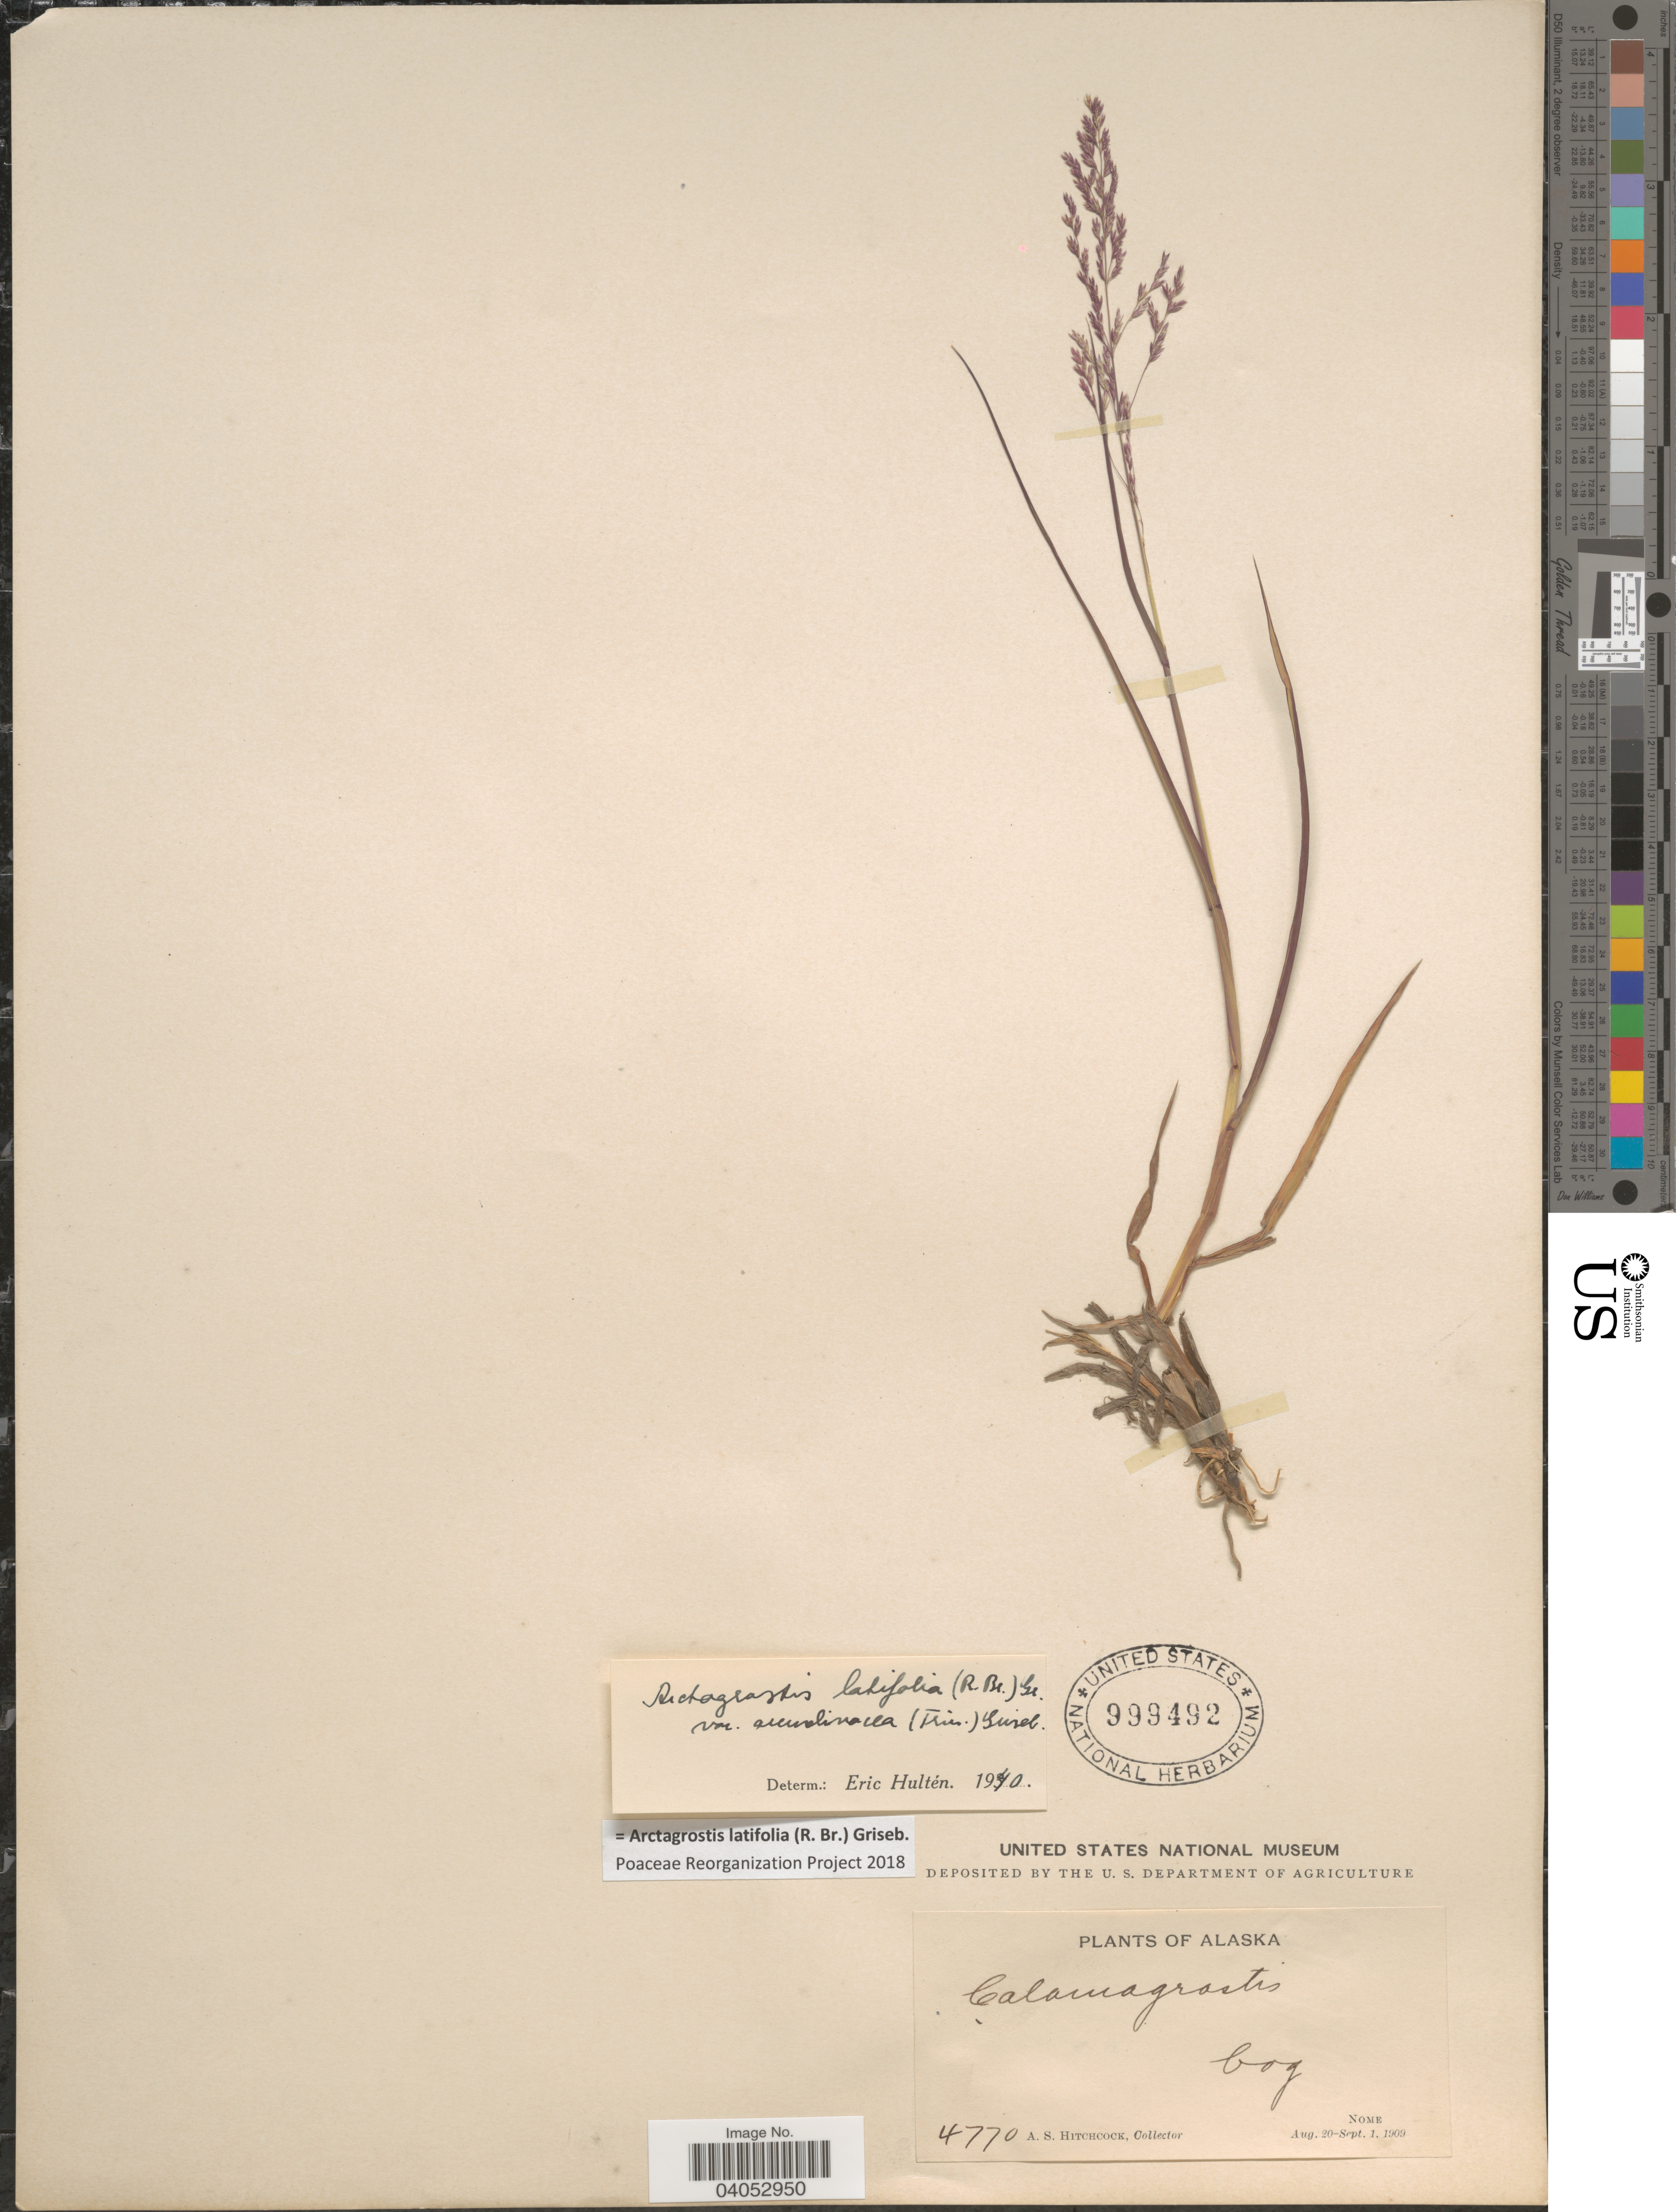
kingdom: Plantae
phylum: Tracheophyta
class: Liliopsida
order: Poales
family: Poaceae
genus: Arctagrostis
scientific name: Arctagrostis latifolia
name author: (R. Br.) Griseb.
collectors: A. S. Hitchcock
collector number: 4770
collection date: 1909-08-20/1909-09-01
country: United States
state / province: Alaska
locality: Nome.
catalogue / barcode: US 999492